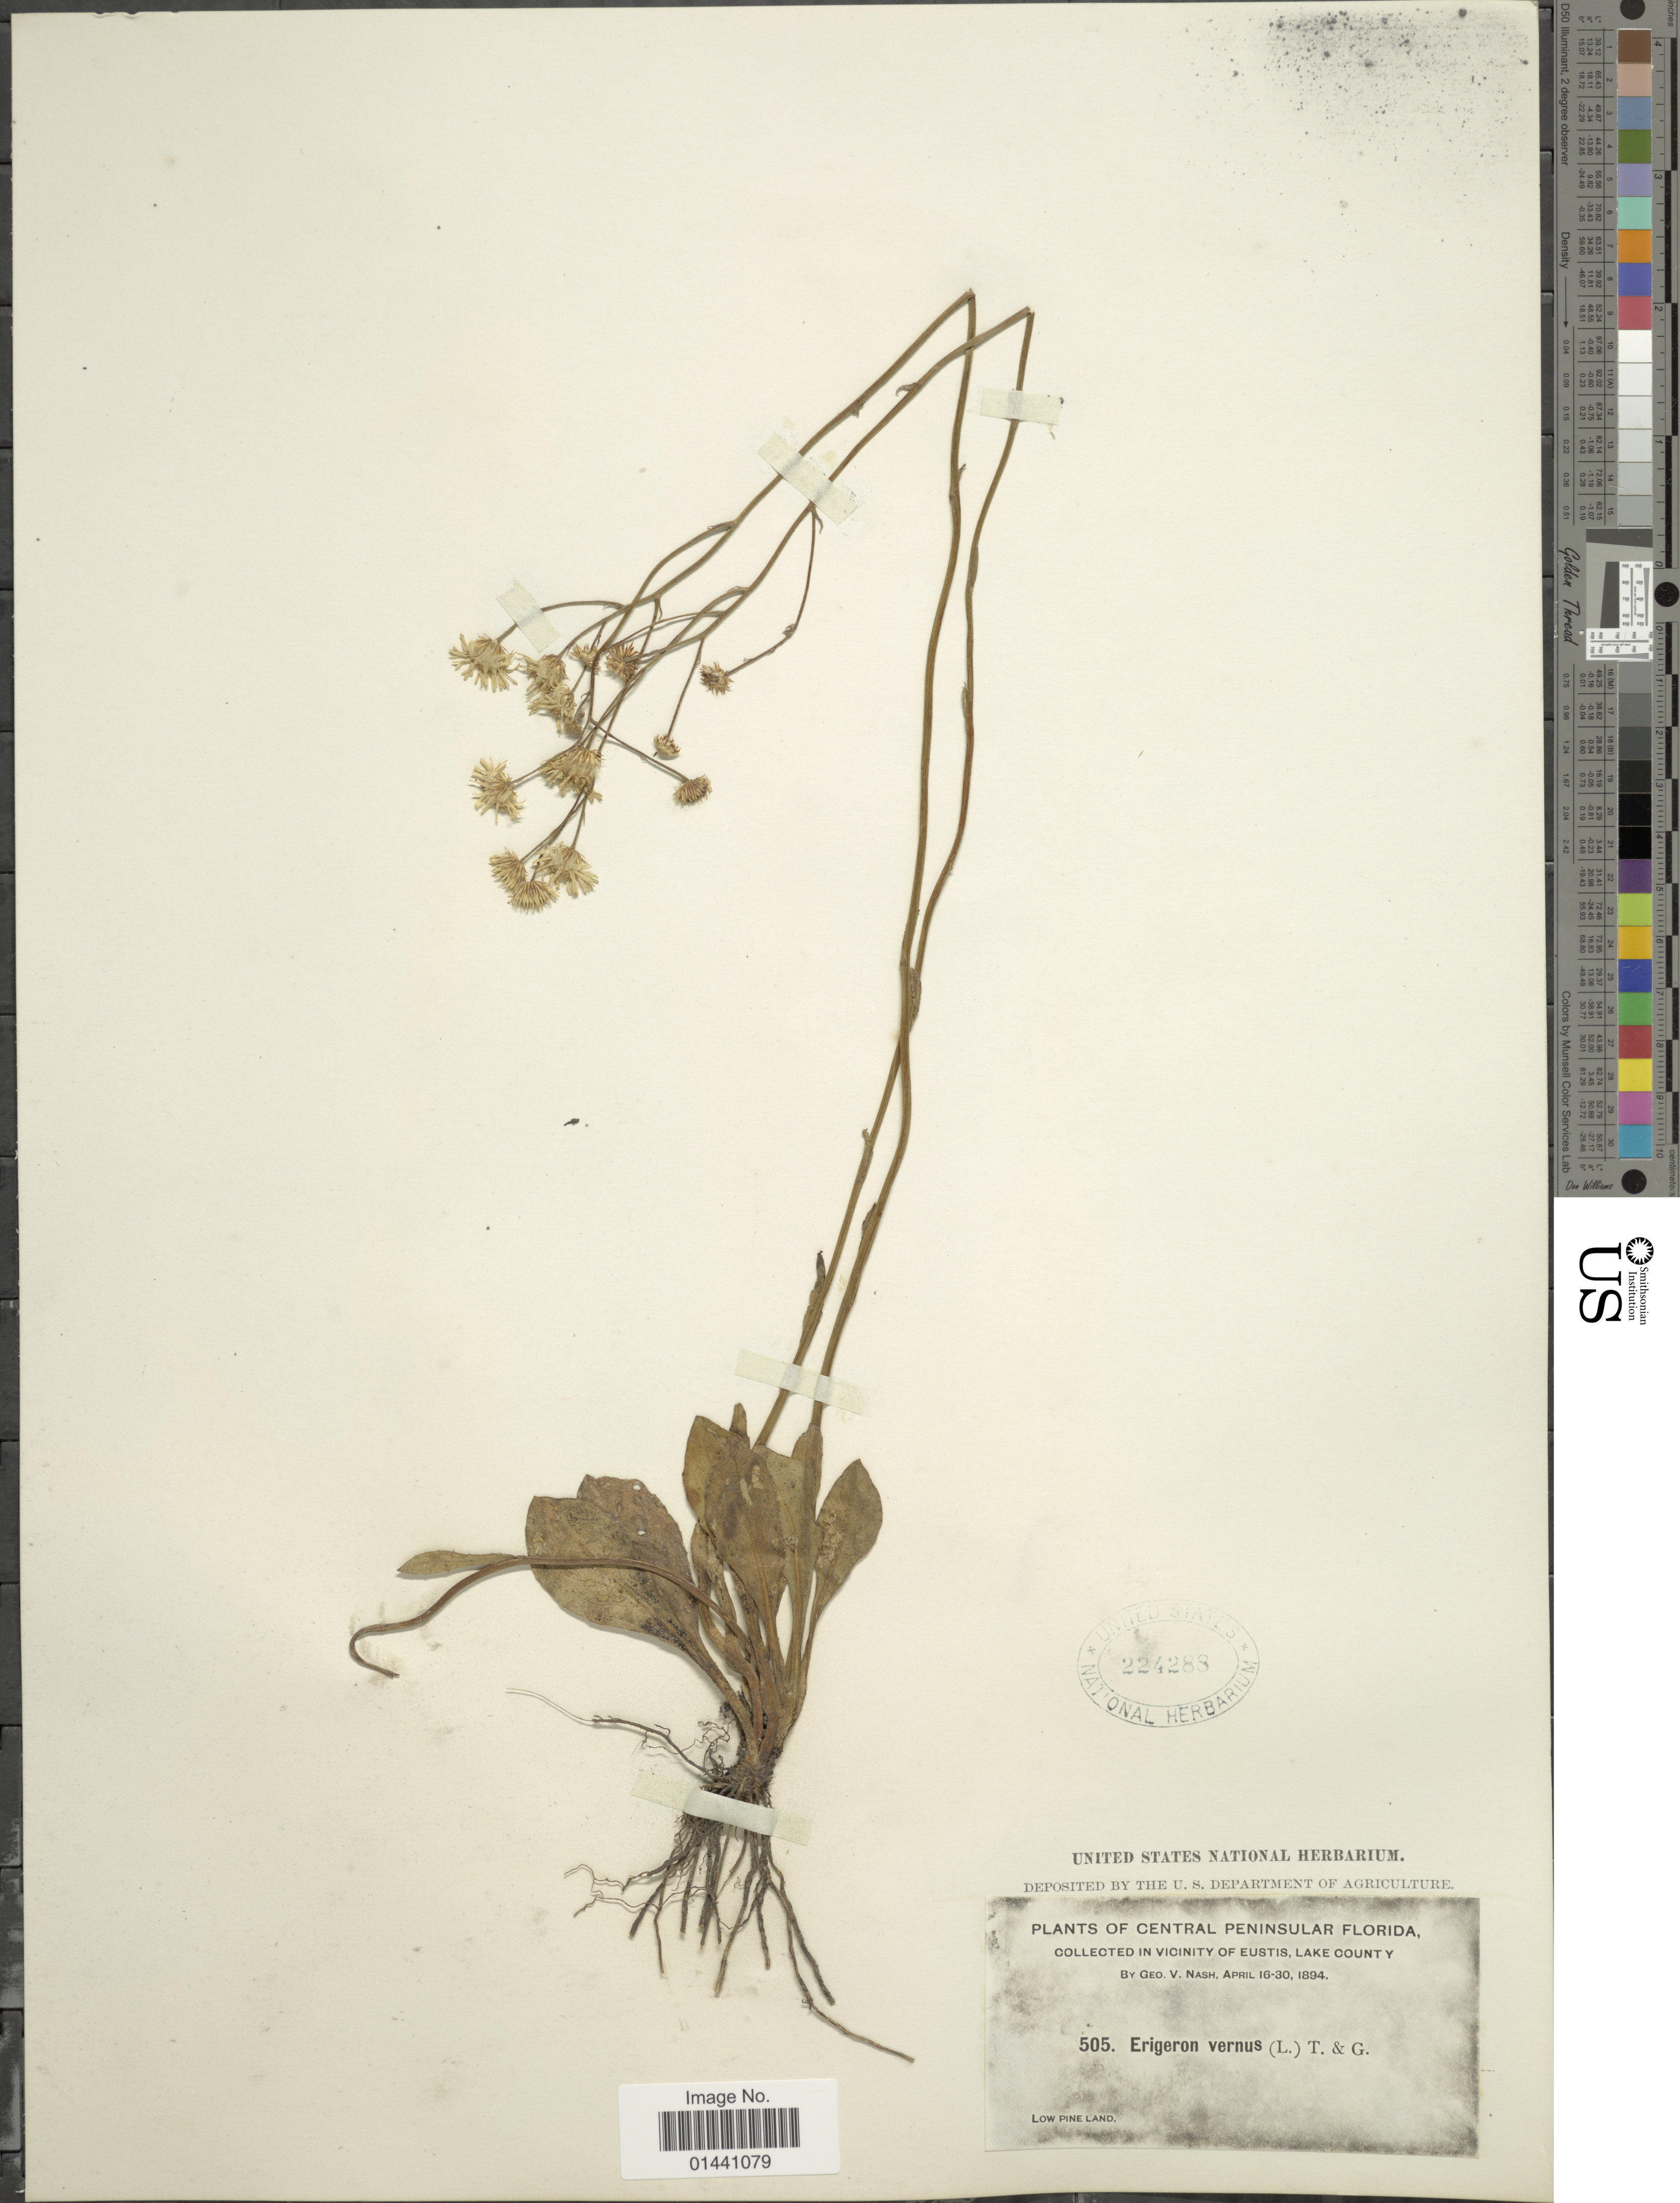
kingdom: Plantae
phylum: Tracheophyta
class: Magnoliopsida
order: Asterales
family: Asteraceae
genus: Erigeron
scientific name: Erigeron vernus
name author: (L.) Torr. & A. Gray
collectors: G. V. Nash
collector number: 505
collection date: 1894-04-16/1894-04-30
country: United States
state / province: Florida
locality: Central Peninsular, in vicinity of Eustis, Lake County, Low Pineland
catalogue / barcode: US 224288